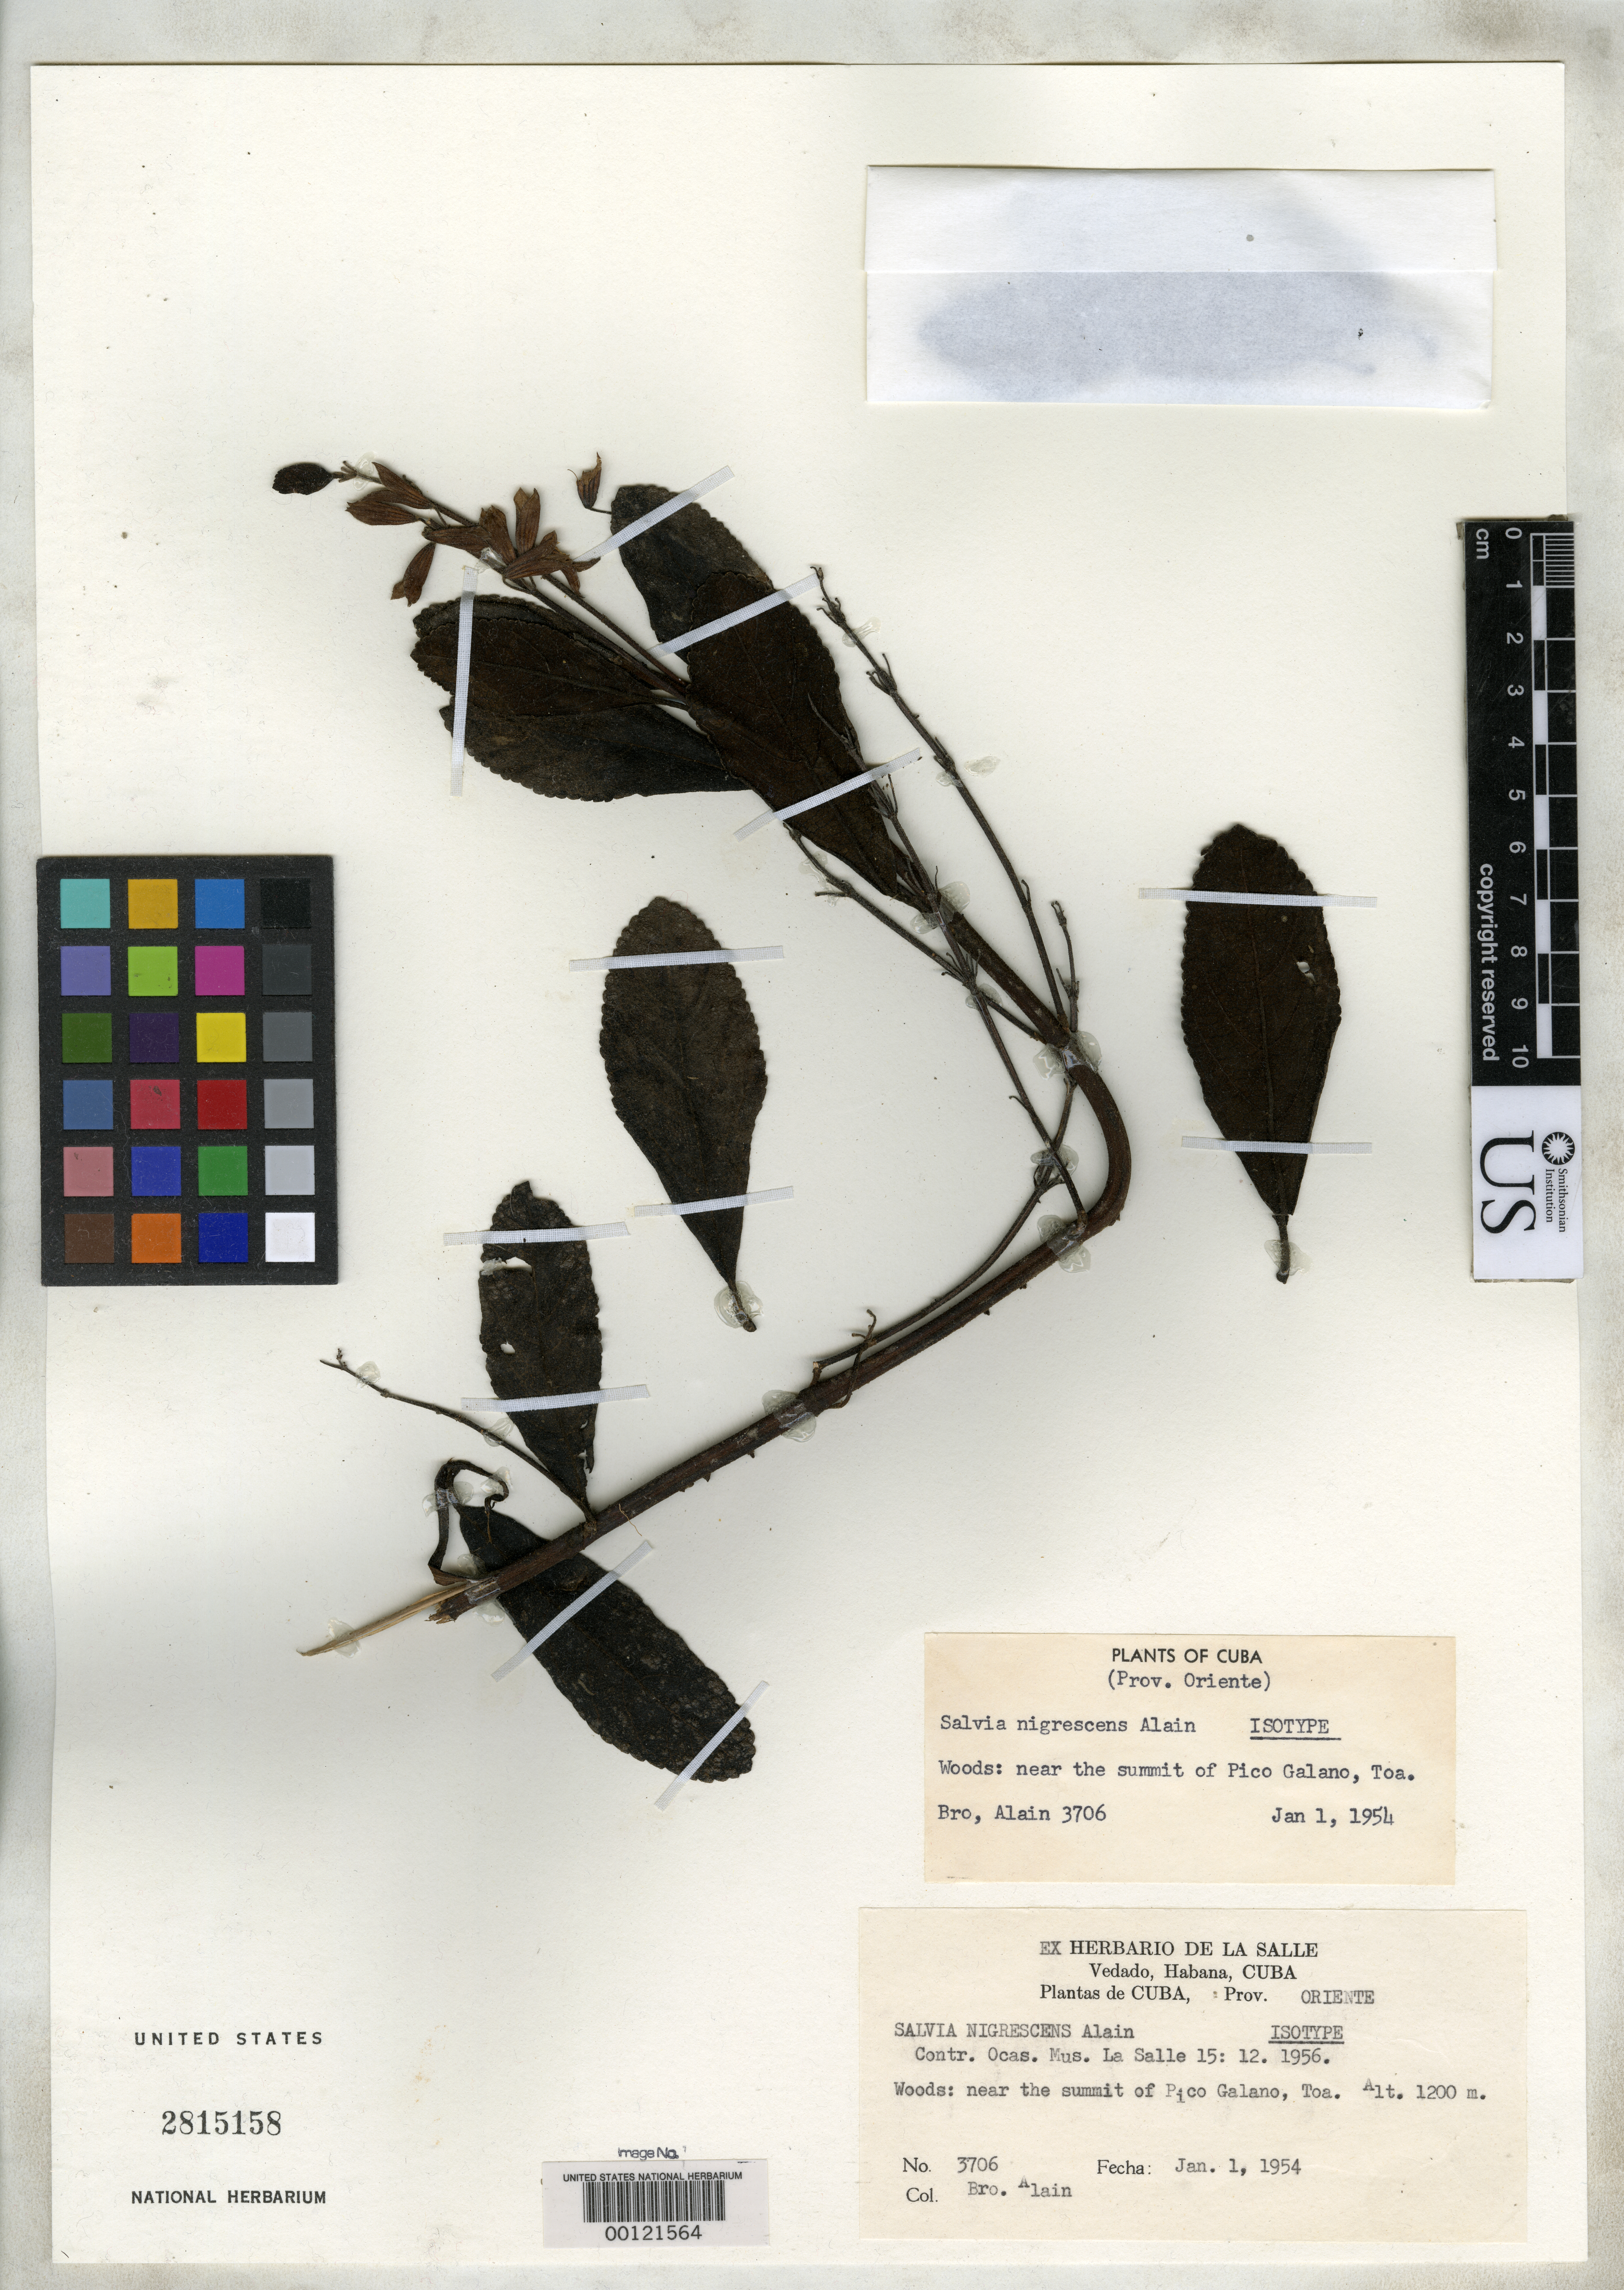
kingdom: Plantae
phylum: Tracheophyta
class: Magnoliopsida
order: Lamiales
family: Lamiaceae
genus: Salvia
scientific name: Salvia nigrescens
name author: Alain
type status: Isotype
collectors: A. H. Liogier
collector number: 3706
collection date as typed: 01 Jan 1954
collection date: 1954-01-01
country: Cuba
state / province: Oriente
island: Greater Antilles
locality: Pico Galanotoa.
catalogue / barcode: US 2815158